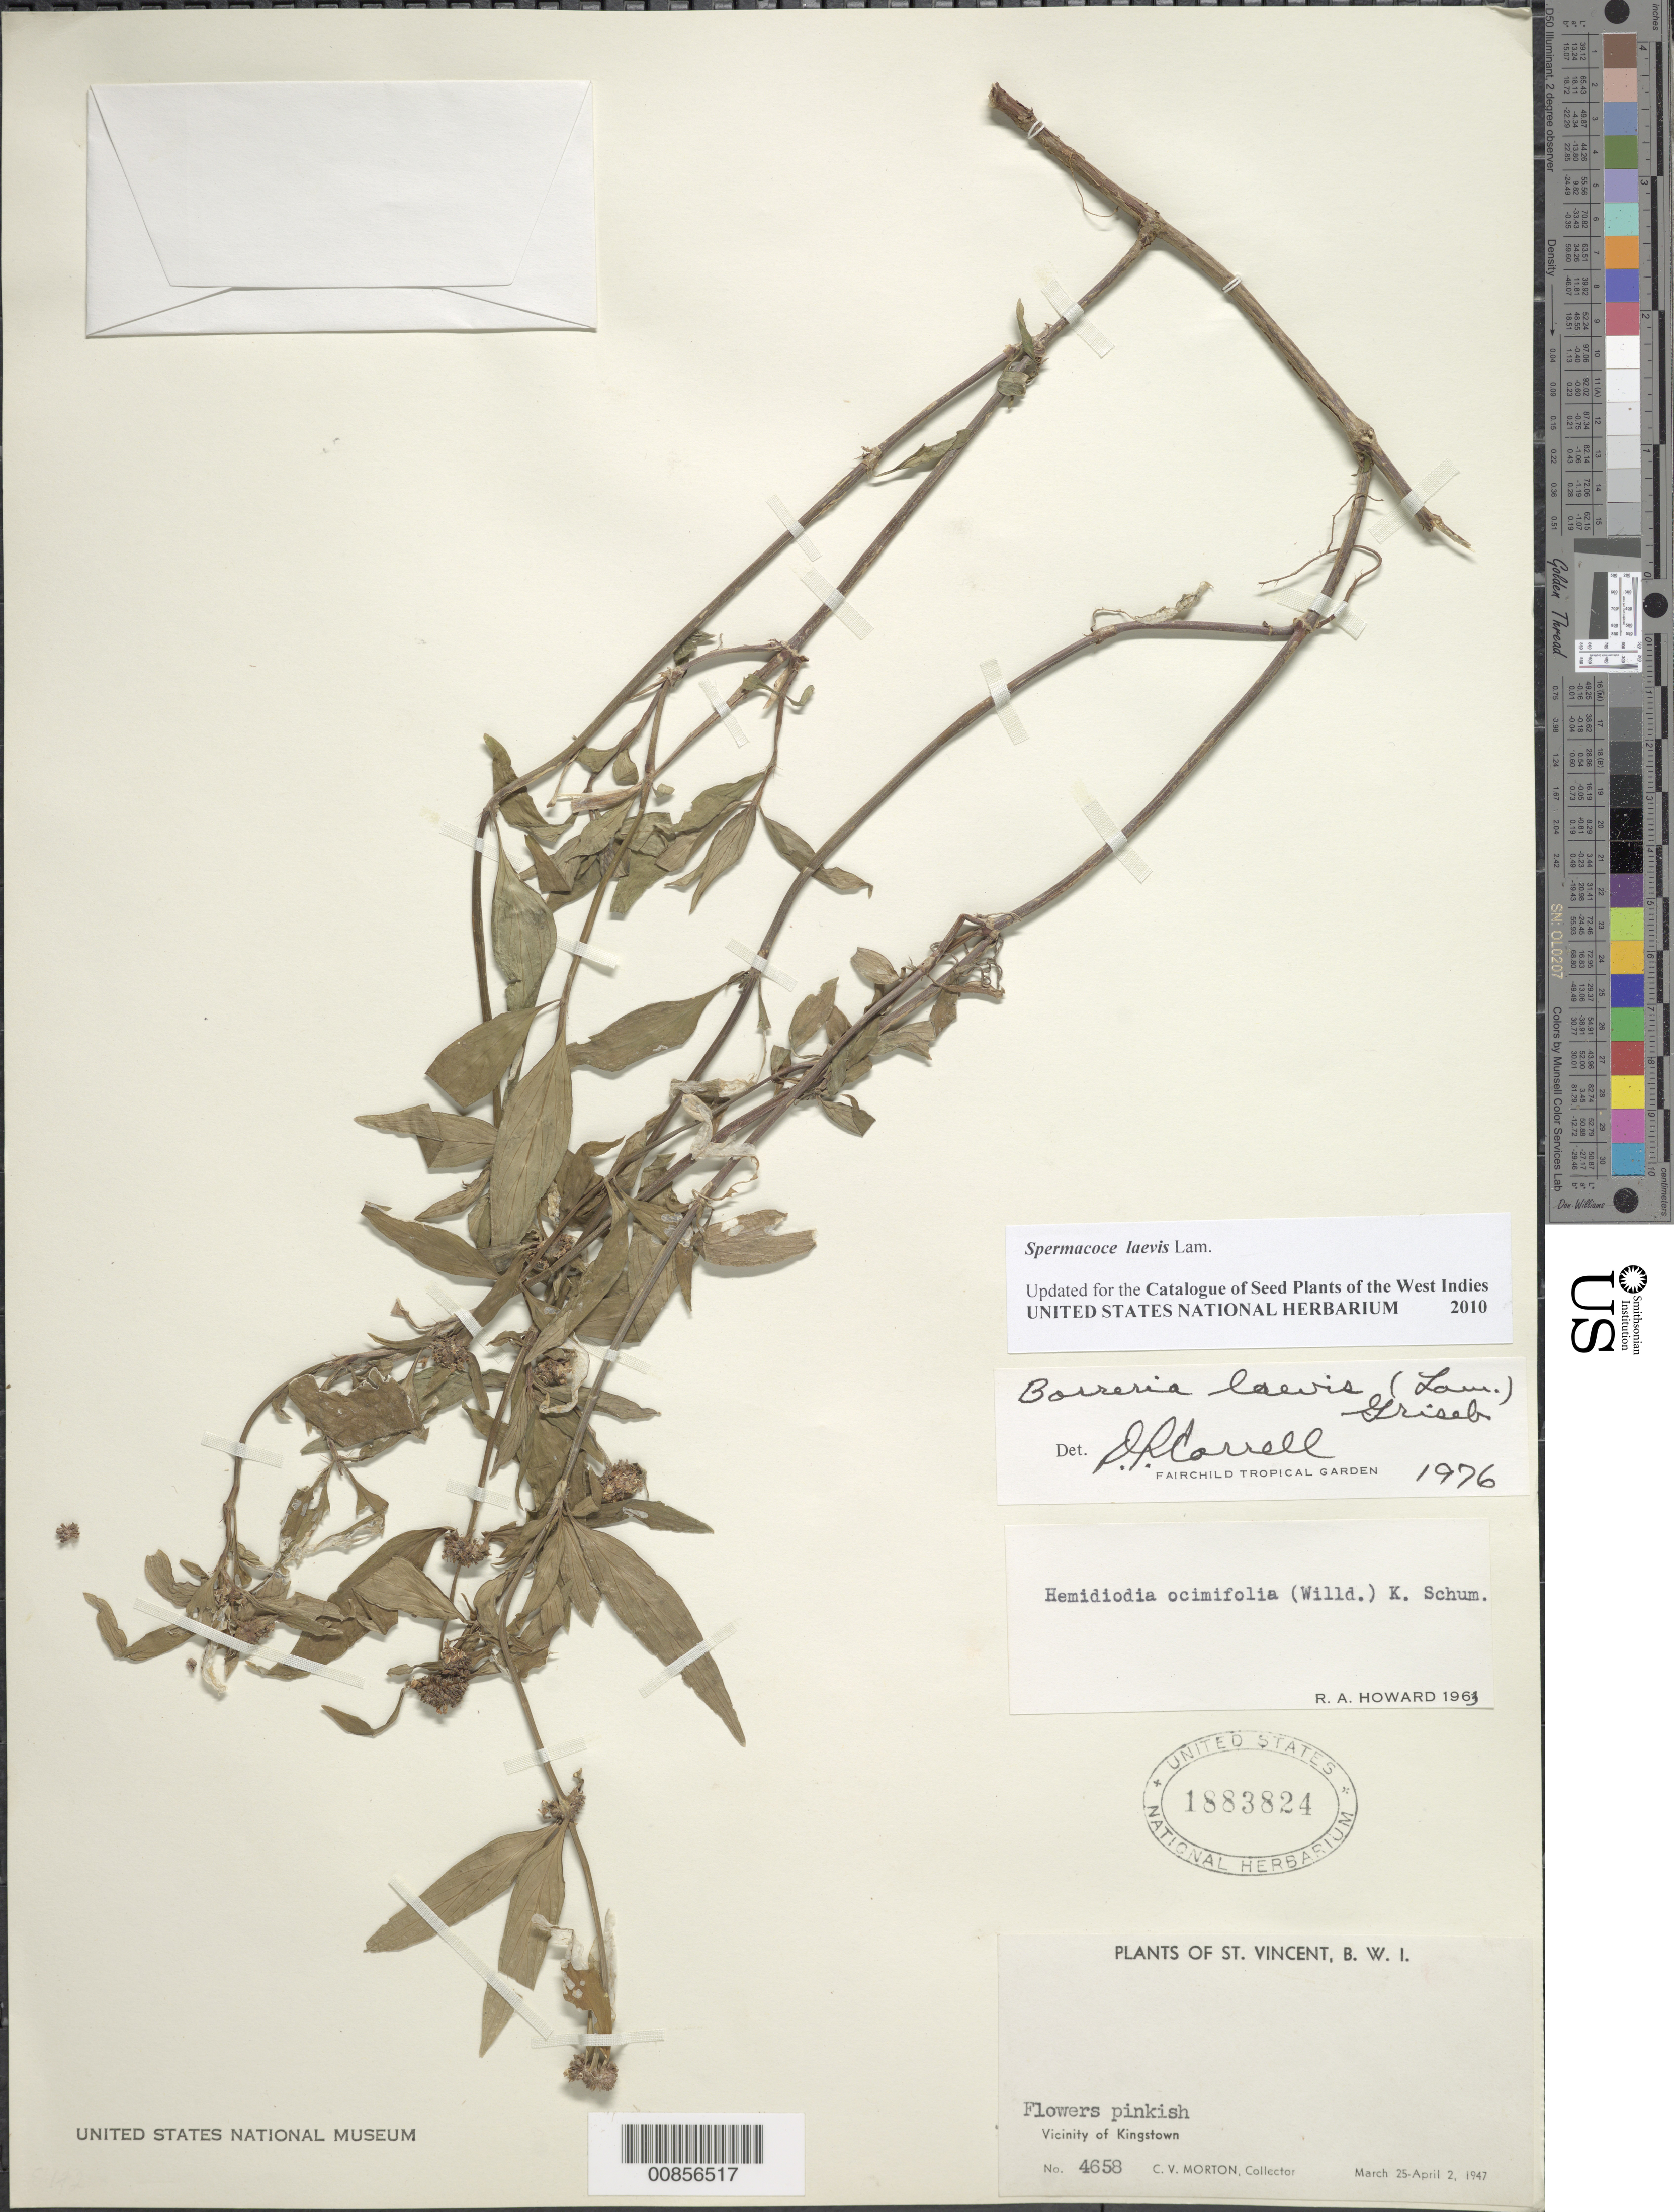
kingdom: Plantae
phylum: Tracheophyta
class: Magnoliopsida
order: Gentianales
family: Rubiaceae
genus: Spermacoce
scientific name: Spermacoce laevis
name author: Lam.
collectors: C. V. Morton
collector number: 4658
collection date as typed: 25 Mar 1947 to 02 Apr 1947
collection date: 1947-03-25/1947-04-02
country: St. Vincent - Grenadines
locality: Vicinity of Kingstown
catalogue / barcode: US 1883824